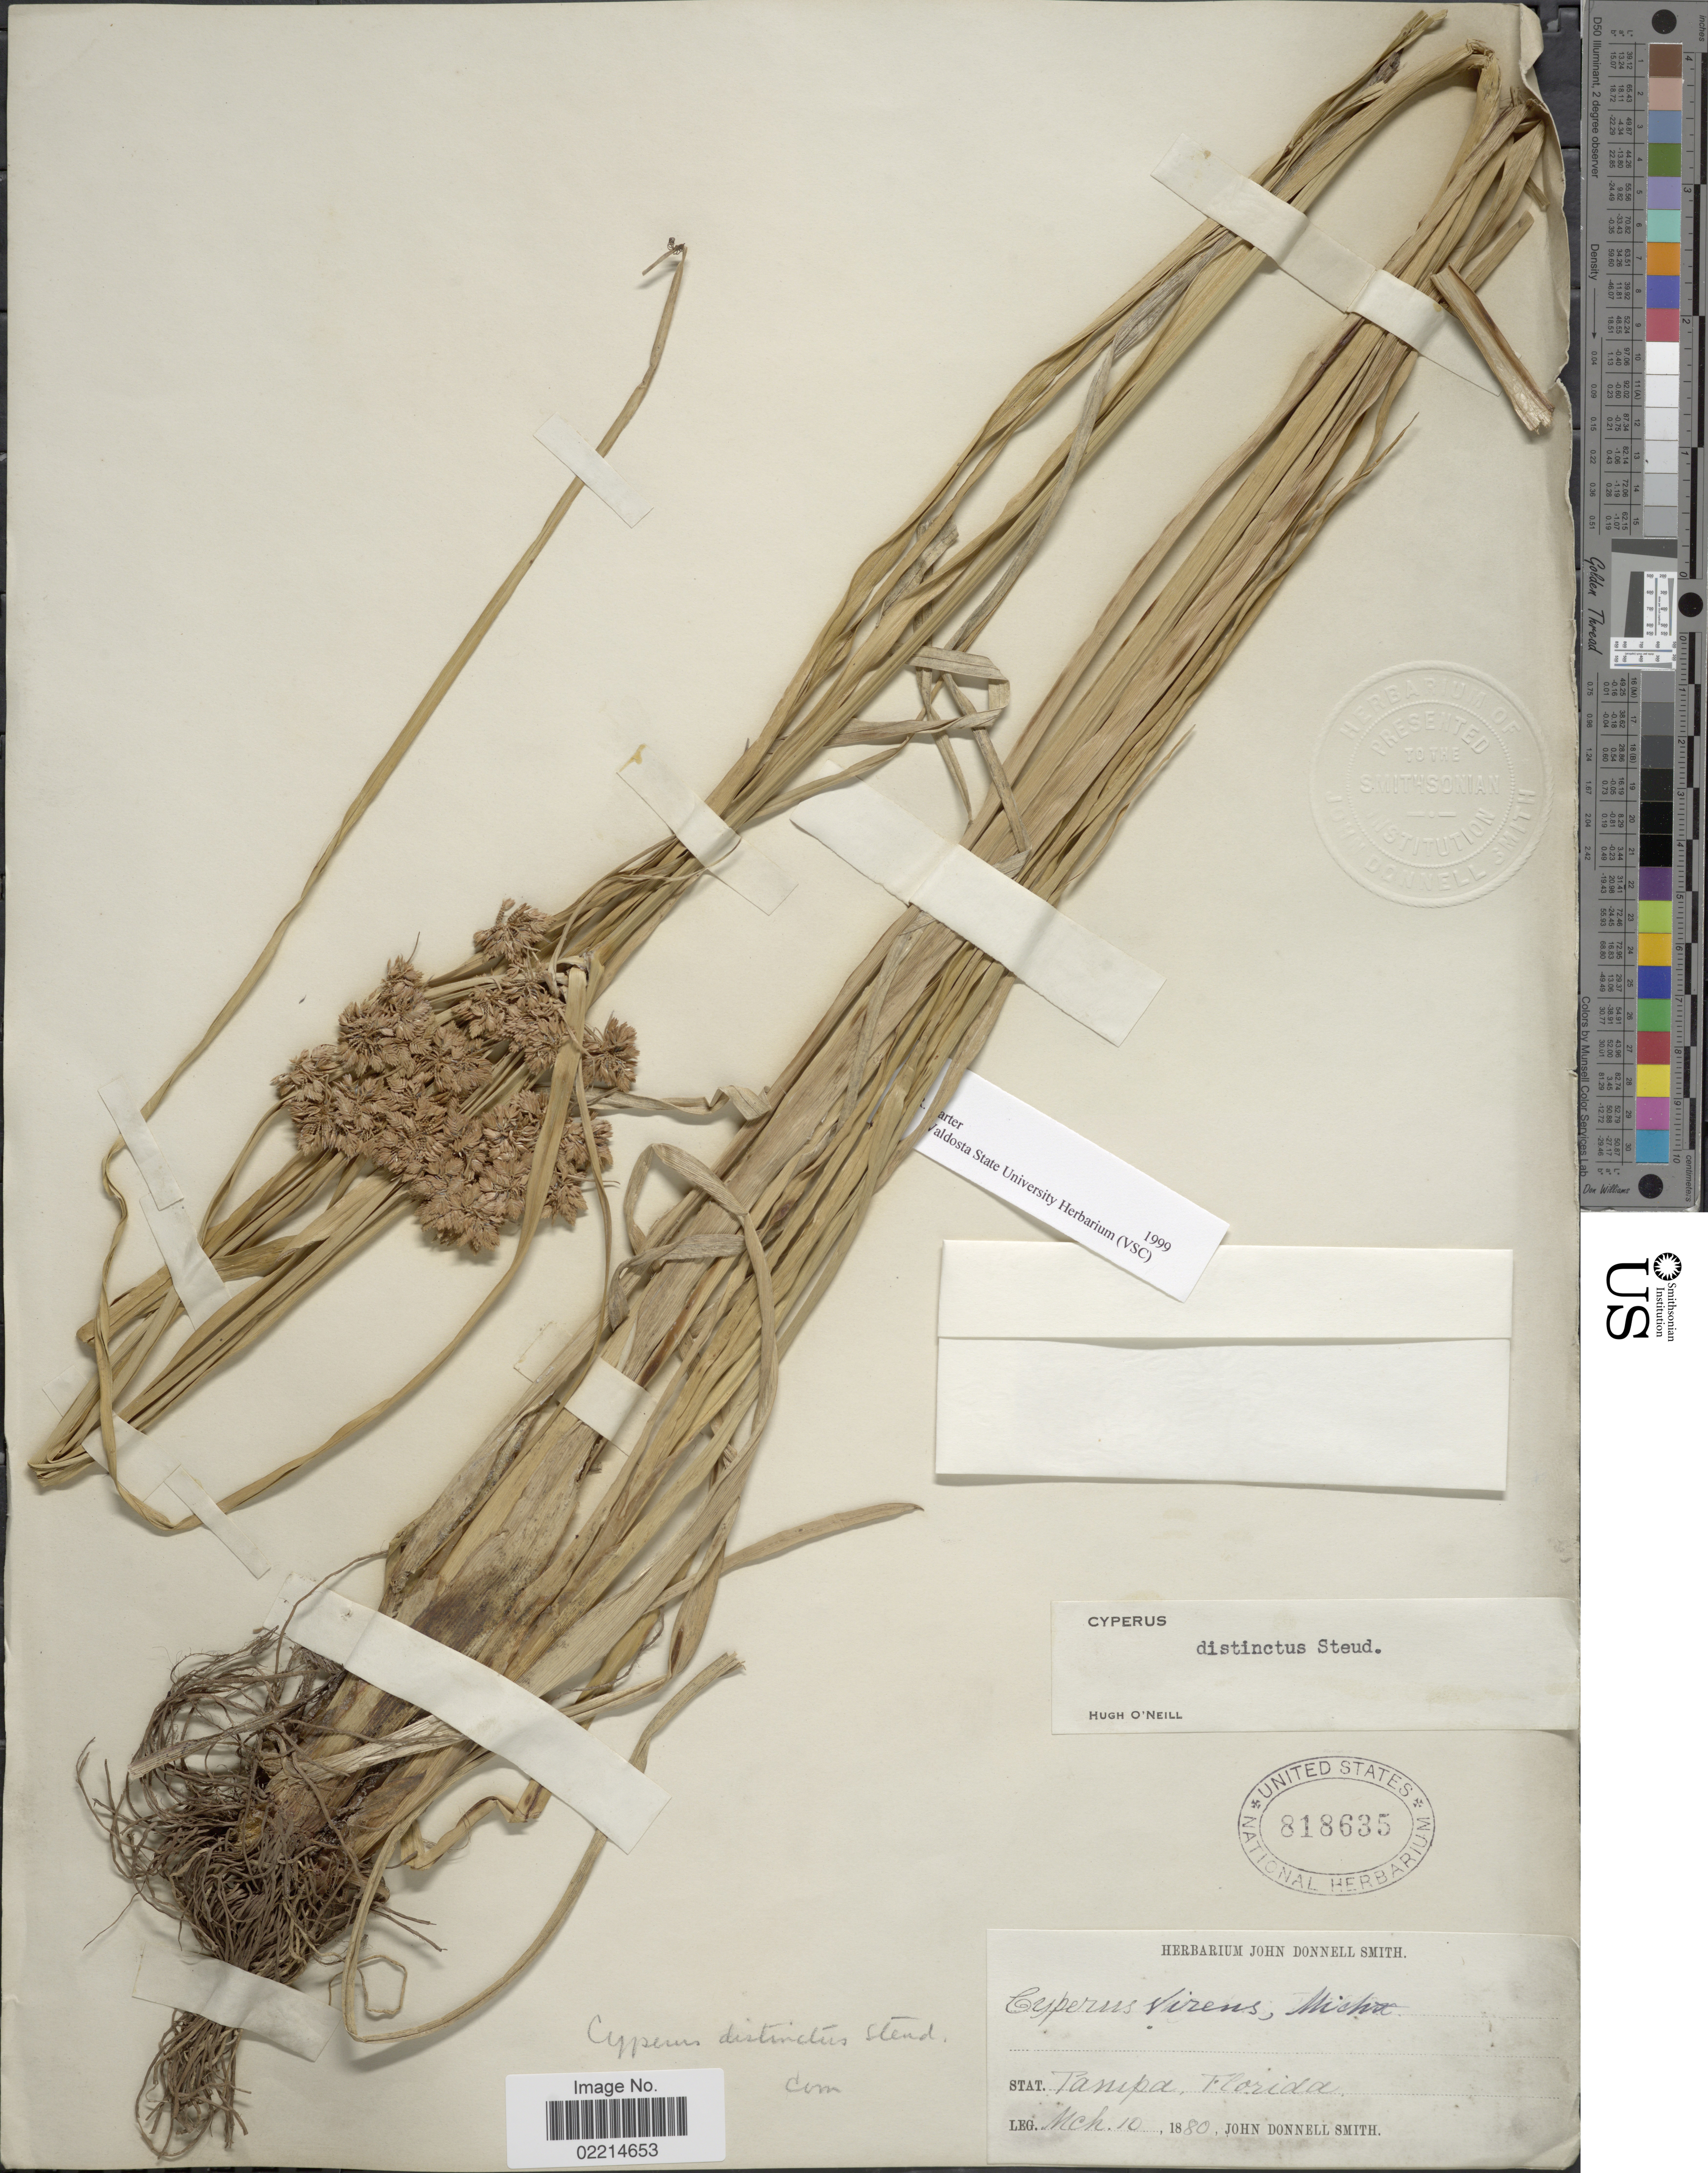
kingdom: Plantae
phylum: Tracheophyta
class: Liliopsida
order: Poales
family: Cyperaceae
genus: Cyperus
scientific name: Cyperus distinctus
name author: Steud.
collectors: J. Donnell Smith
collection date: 1880-03-10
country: United States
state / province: Florida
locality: Tanipa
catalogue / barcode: US 818635